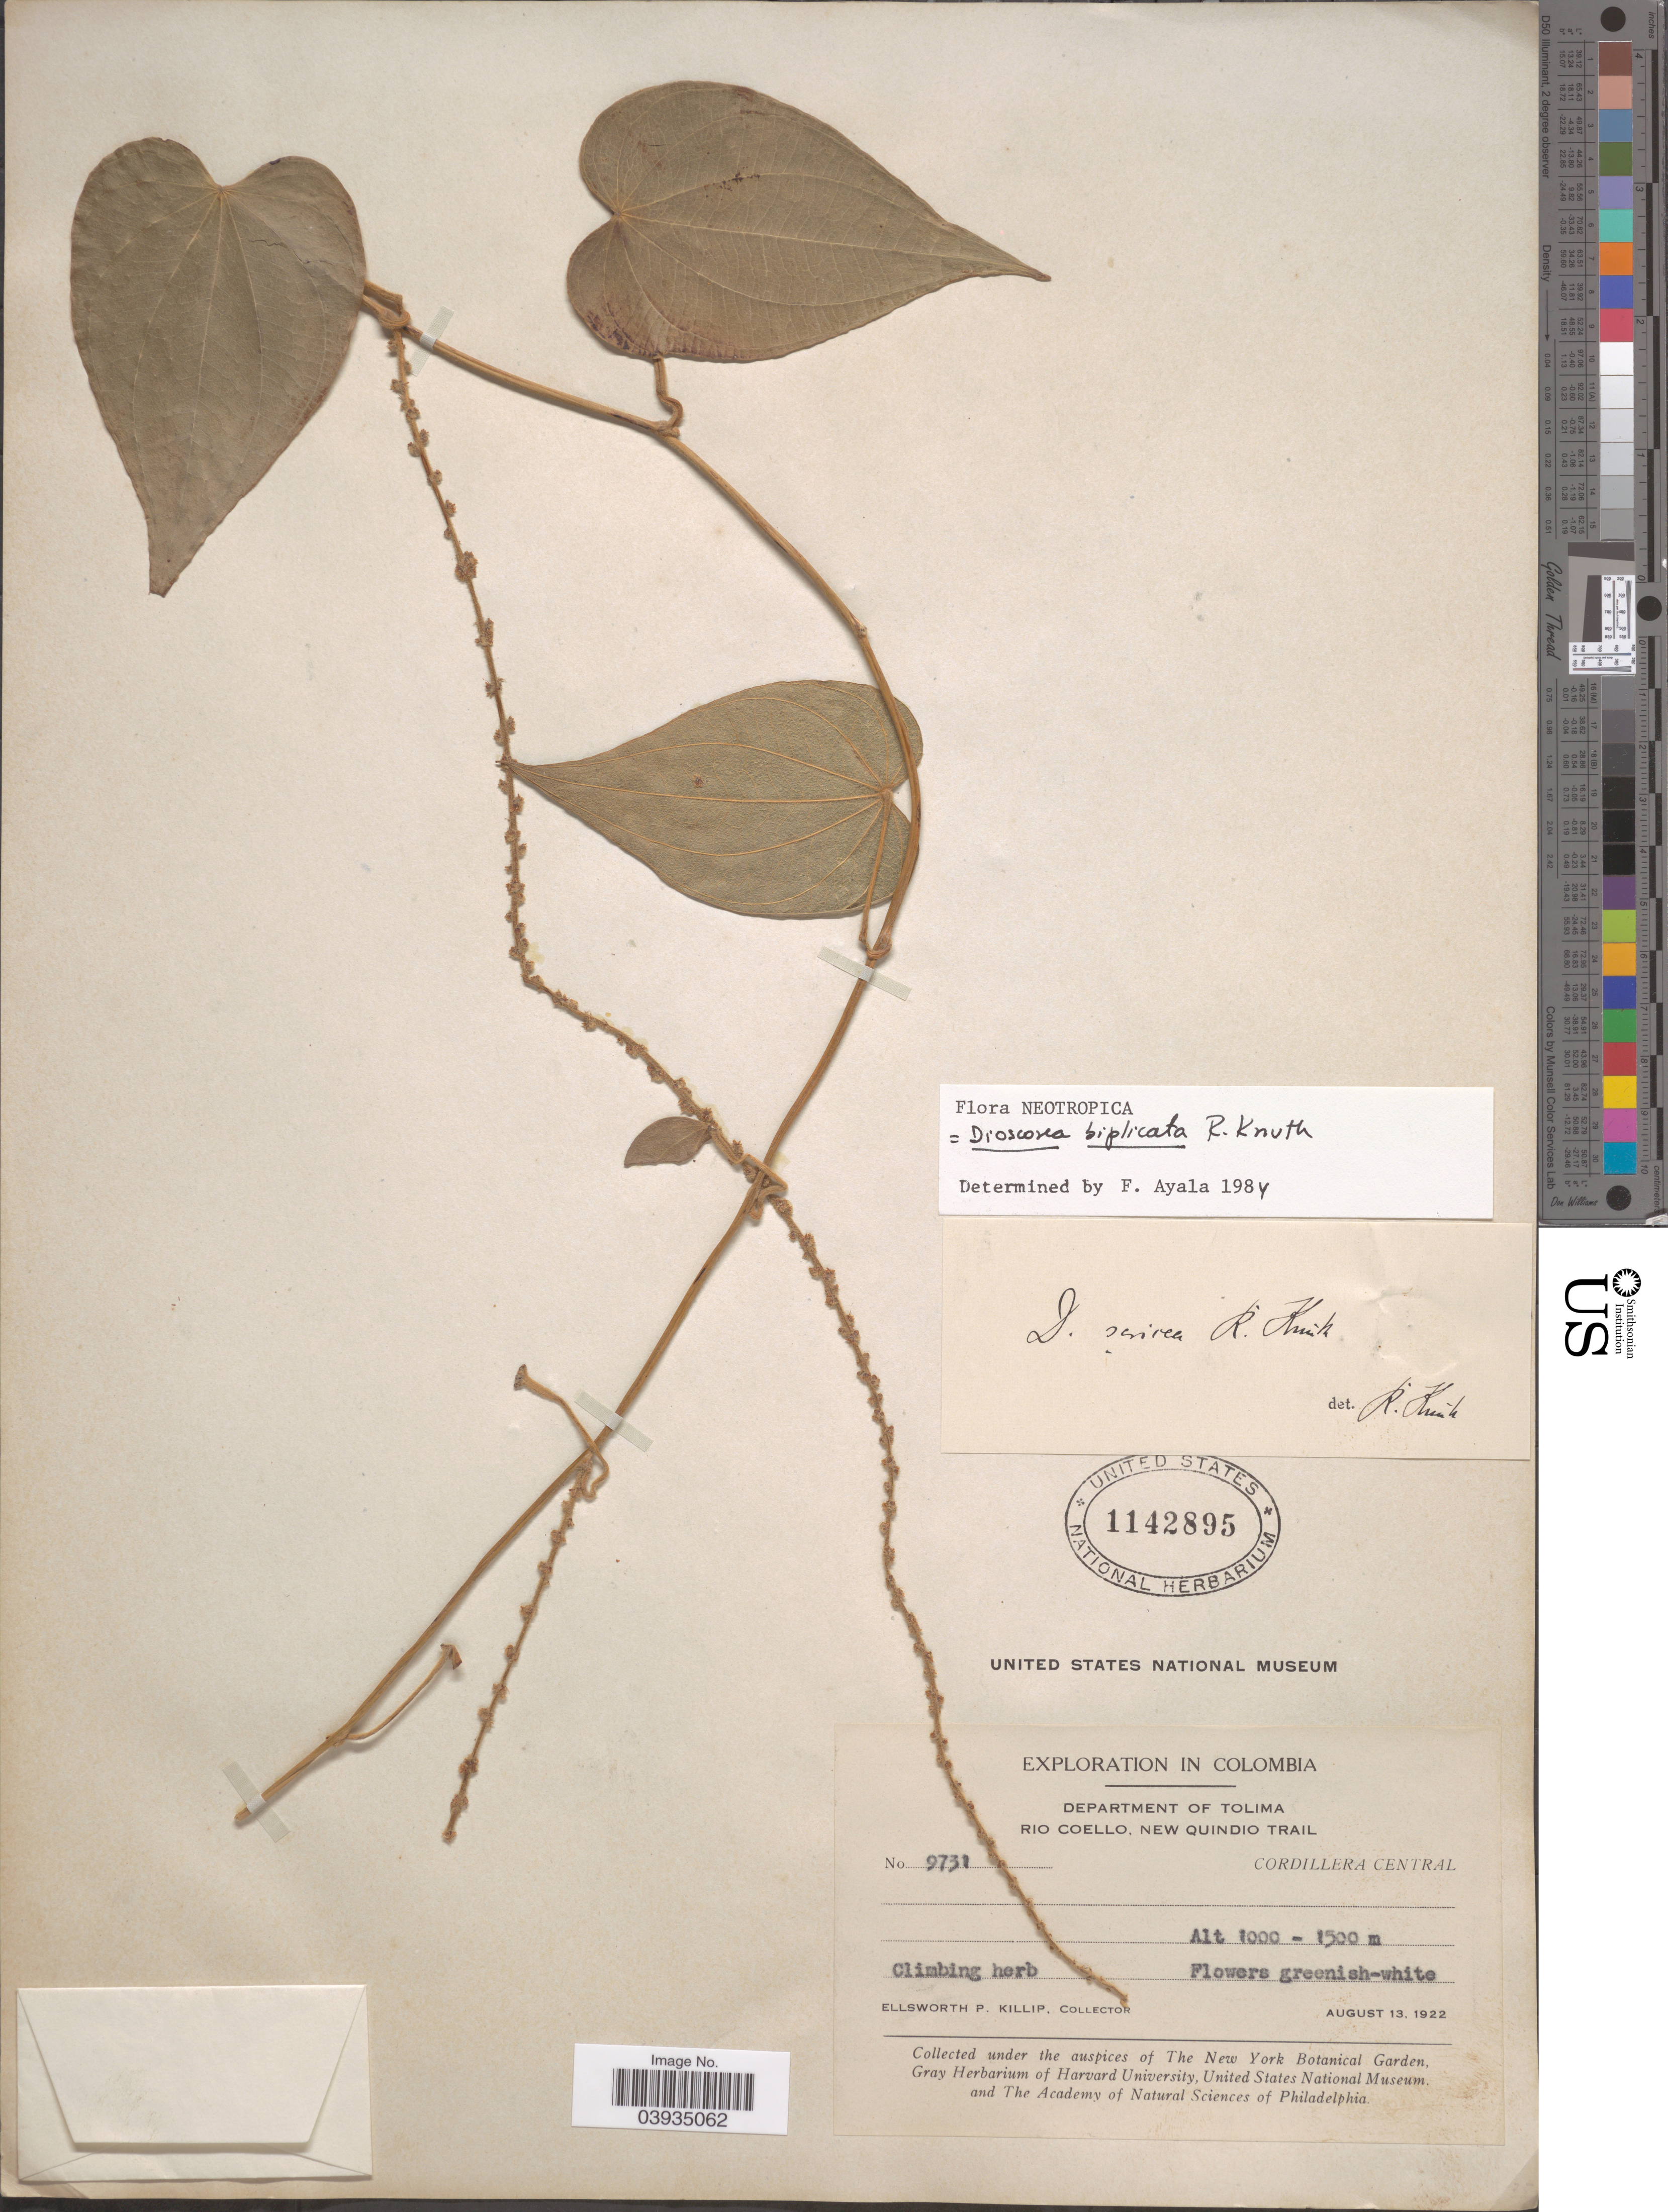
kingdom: Plantae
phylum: Tracheophyta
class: Liliopsida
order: Dioscoreales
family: Dioscoreaceae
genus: Dioscorea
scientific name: Dioscorea biplicata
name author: R. Knuth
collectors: E. P. Killip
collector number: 9731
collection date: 1922-08-13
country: Colombia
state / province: Tolima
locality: Department of Tolima. Rio Coello, New Quindio Trail. Cordillera Central.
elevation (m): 1000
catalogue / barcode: US 1142895